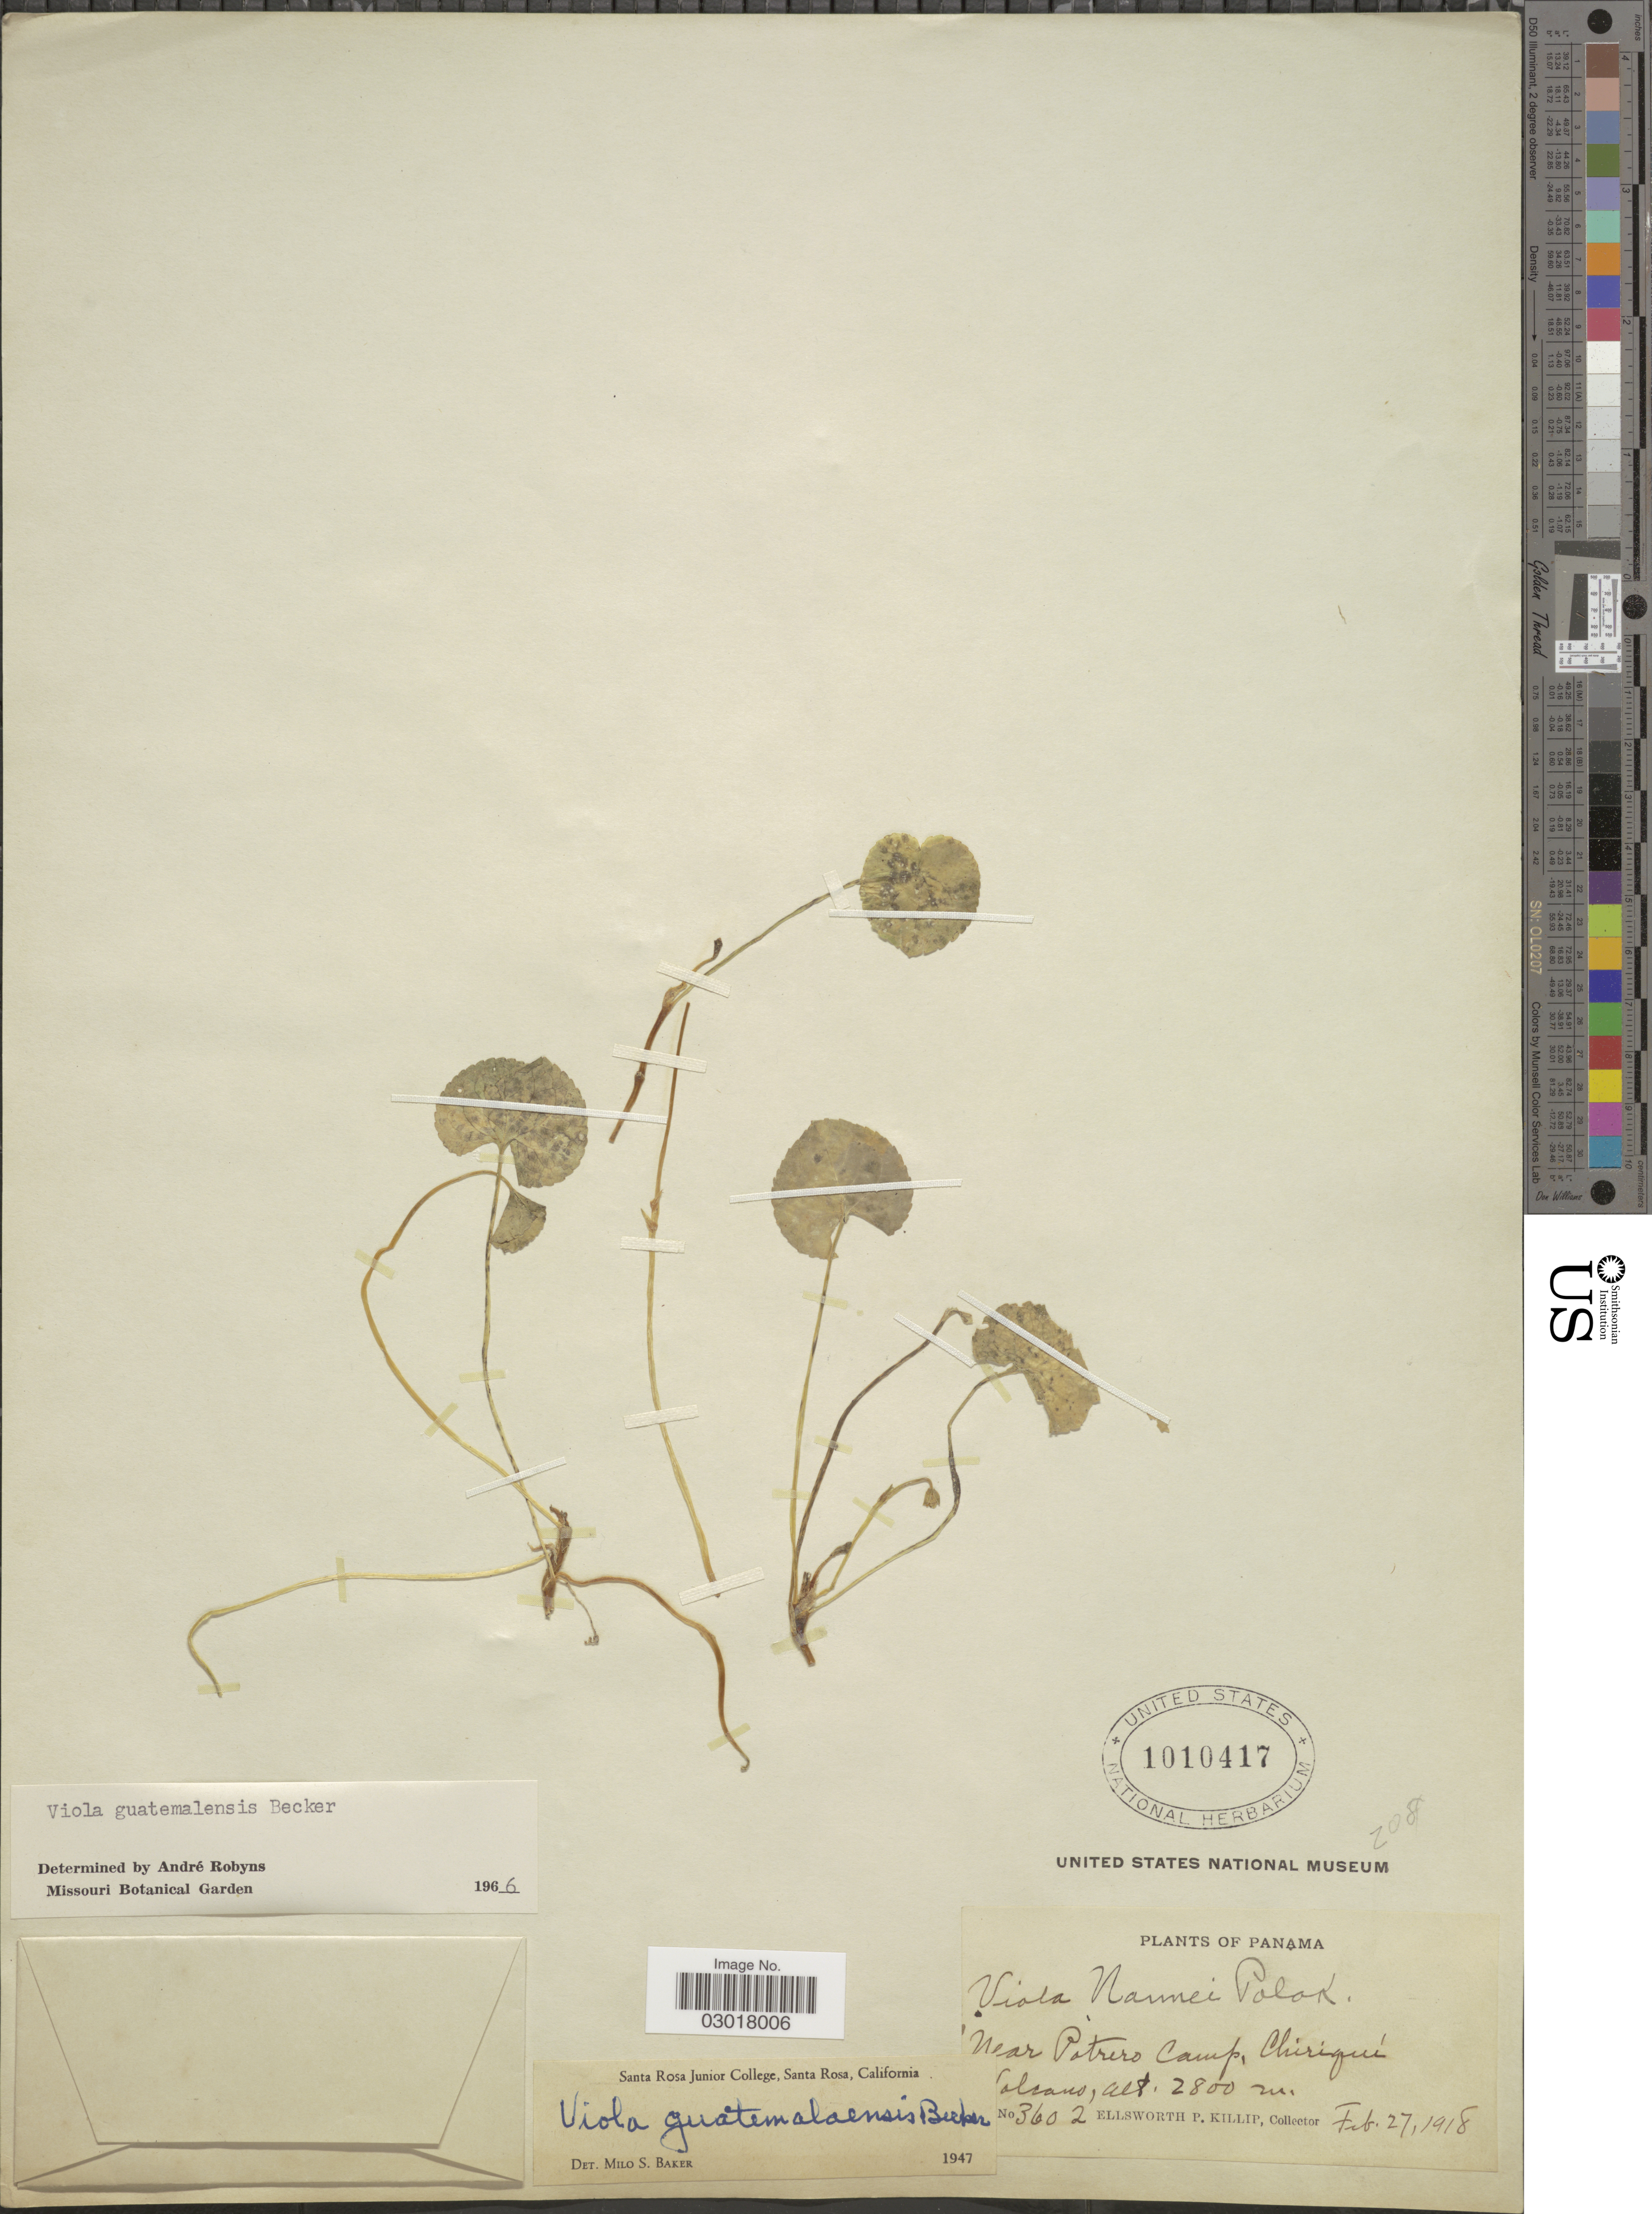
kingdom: Plantae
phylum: Tracheophyta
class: Magnoliopsida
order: Malpighiales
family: Violaceae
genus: Viola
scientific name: Viola guatemalensis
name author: W. Becker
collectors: E. P. Killip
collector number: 3602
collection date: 1918-02-27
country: Panama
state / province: Chiriqui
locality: Near Potrero Camp, Chiriqui Volcano.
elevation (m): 2800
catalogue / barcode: US 1010417